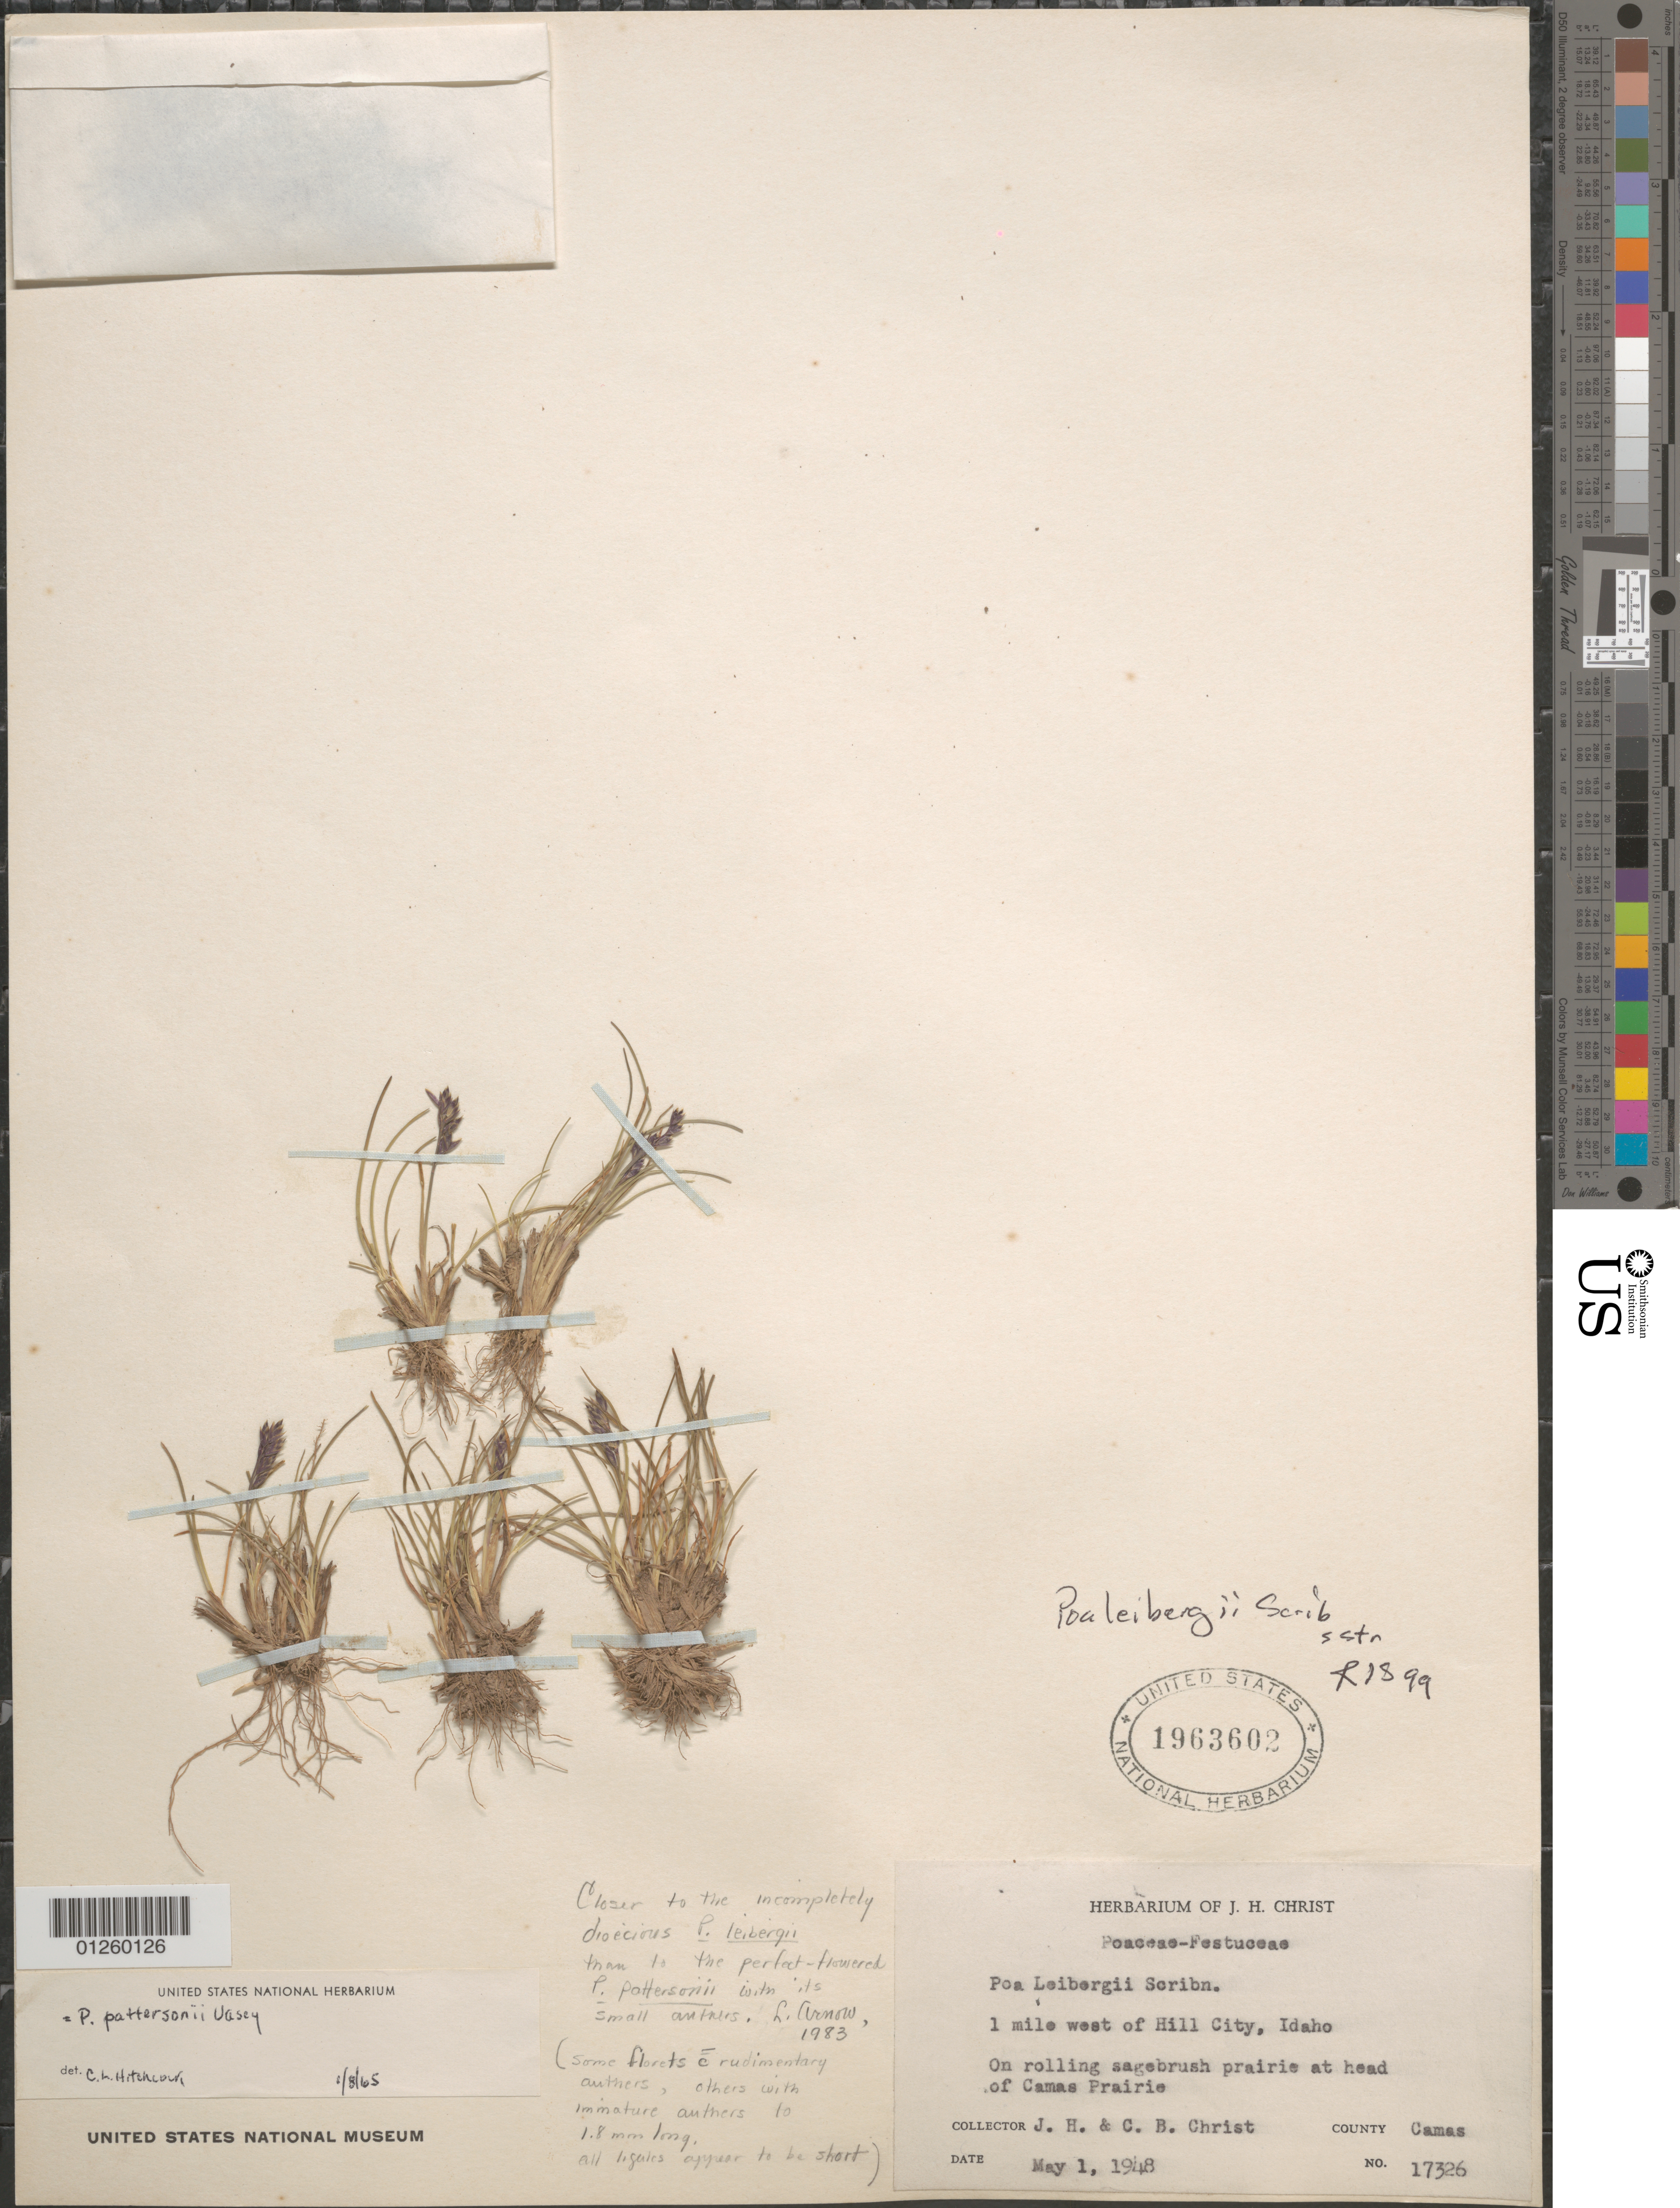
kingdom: Plantae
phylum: Tracheophyta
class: Liliopsida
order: Poales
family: Poaceae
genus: Poa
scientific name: Poa leibergii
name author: Scribn.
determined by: Soreng, Robert J., Research Associate (BOT), Smithsonian Institution - National Museum of Natural History (UNITED STATES)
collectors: J. H. Christ & C. Christ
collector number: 17326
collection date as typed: May 1, 1948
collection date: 1948-05-01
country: United States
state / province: Idaho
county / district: Camas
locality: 1 mile W of Hill City.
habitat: On rolling sagebrush prairie at head of Camas Prairie.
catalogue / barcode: US 1963602